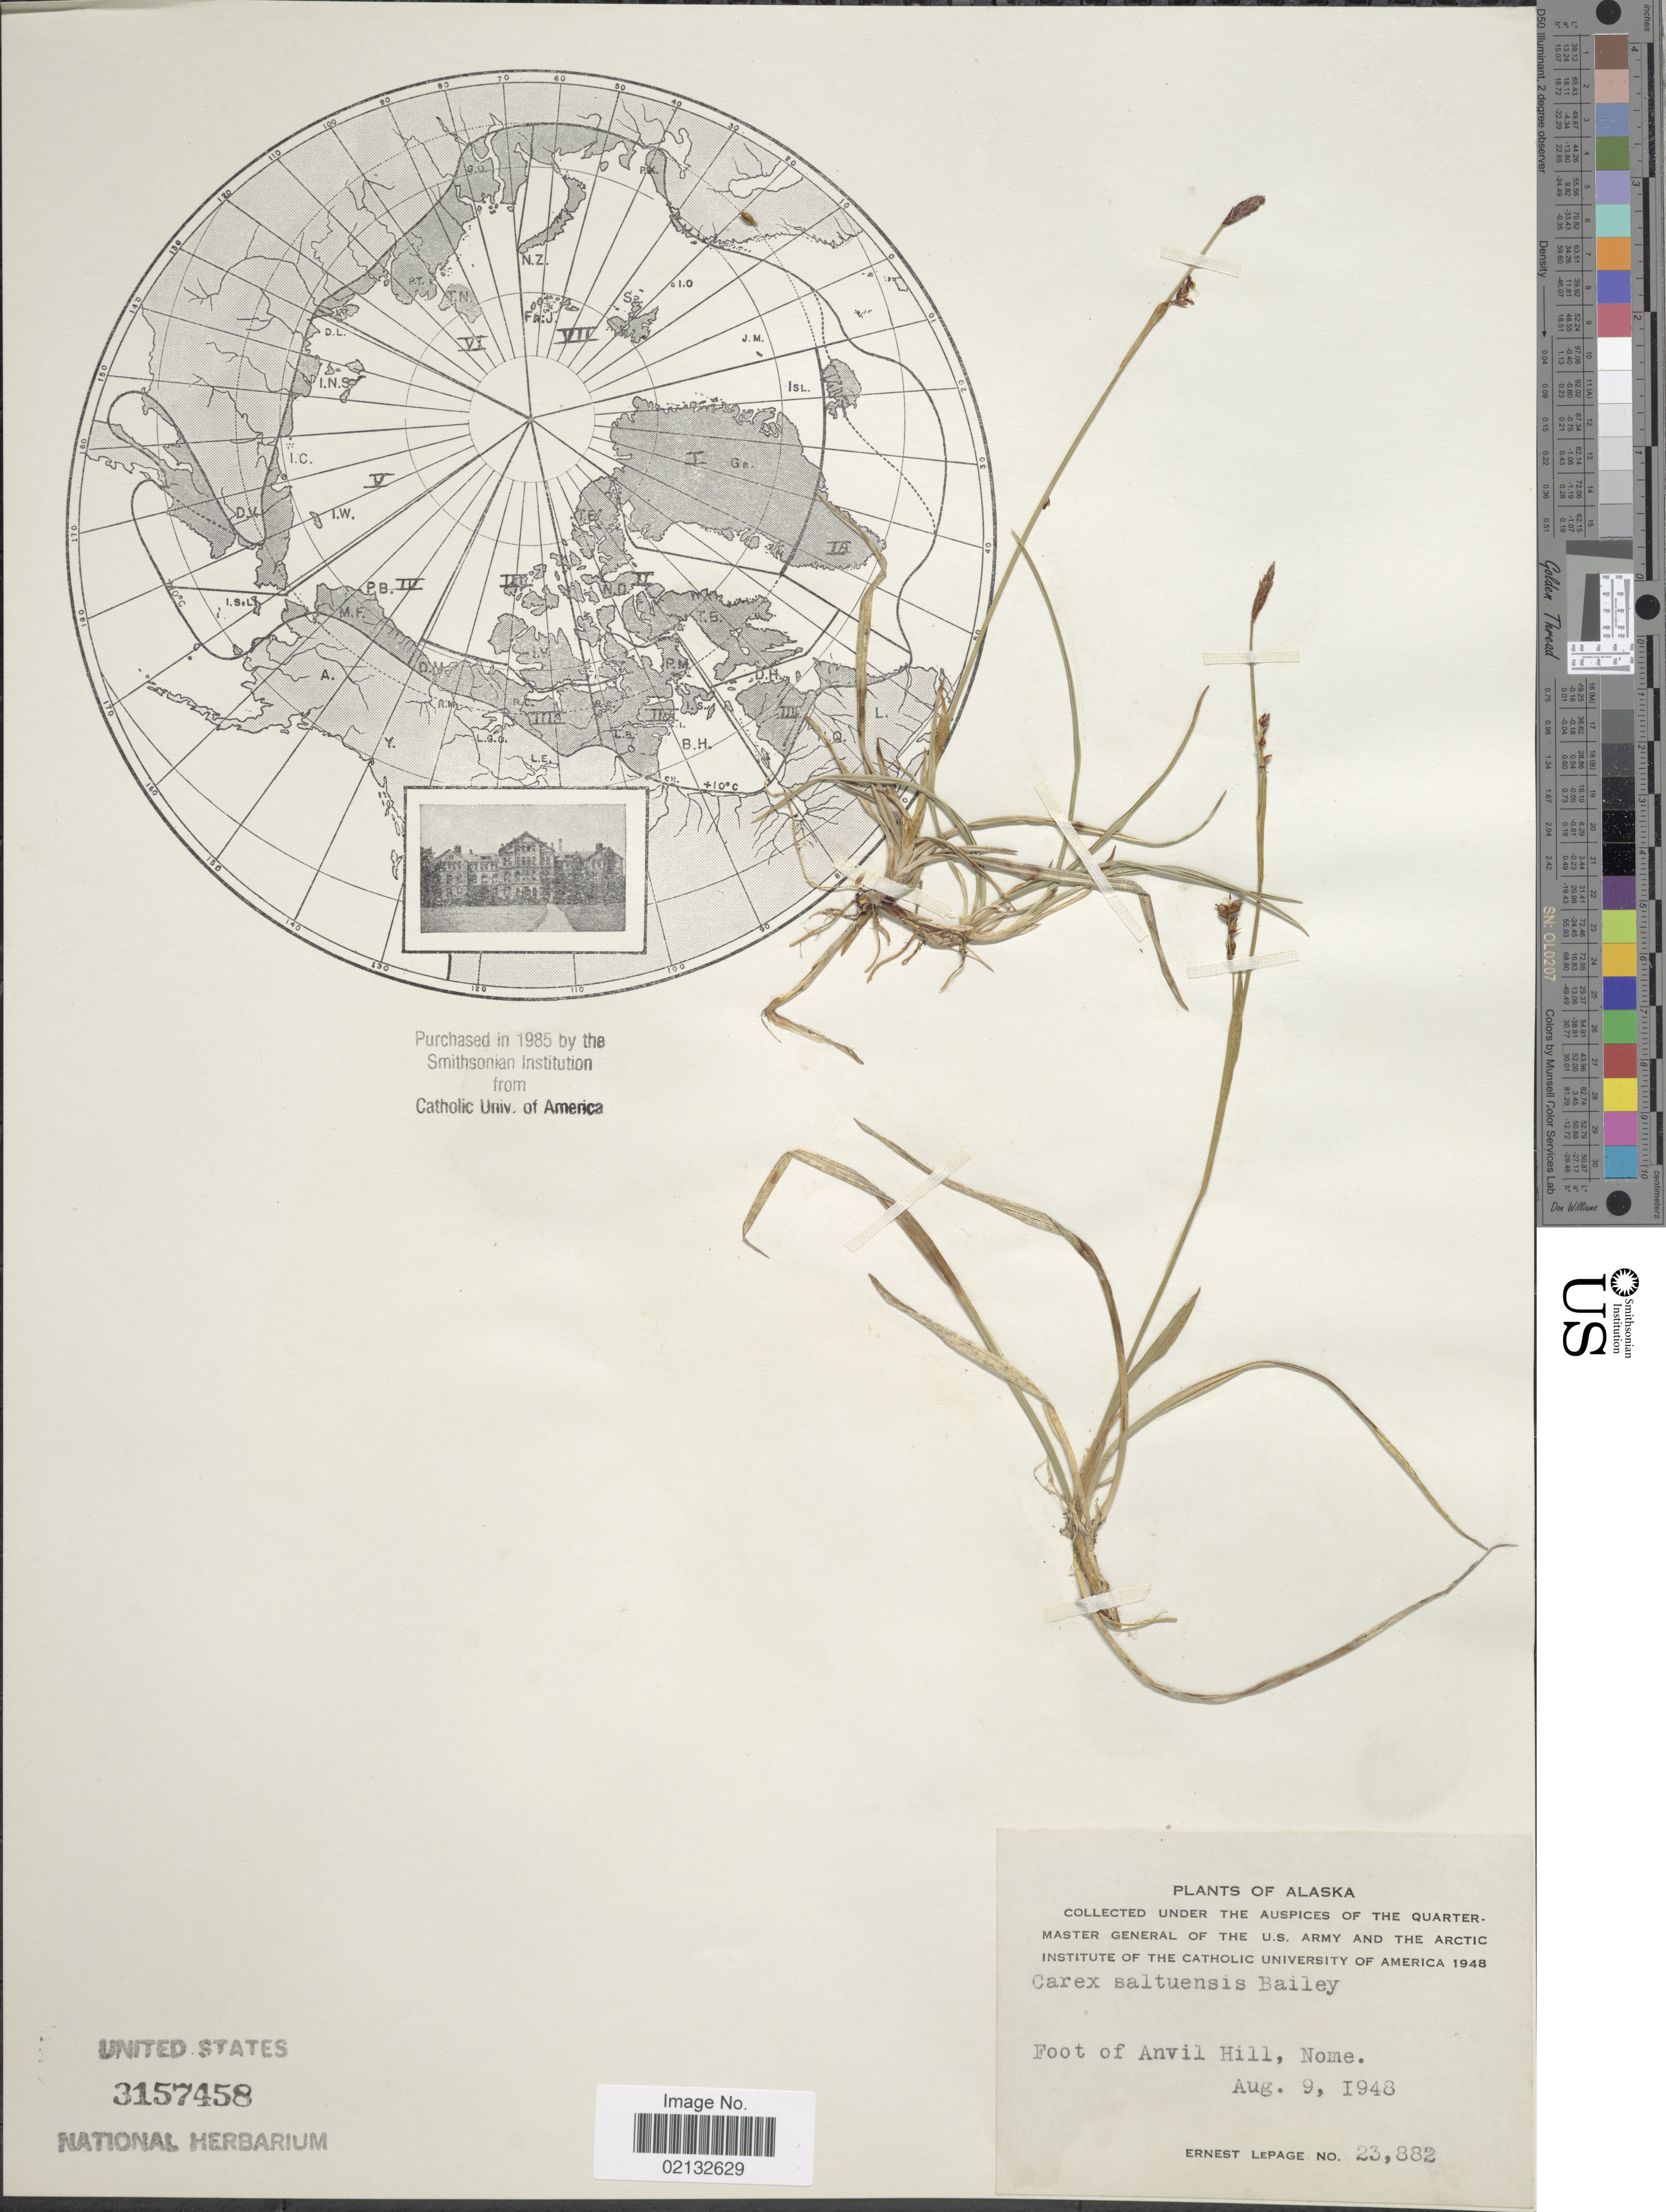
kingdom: Plantae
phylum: Tracheophyta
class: Liliopsida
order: Poales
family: Cyperaceae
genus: Carex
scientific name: Carex vaginata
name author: Tausch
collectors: E. Lepage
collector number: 23882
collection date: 1948-08-09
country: United States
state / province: Alaska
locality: Foot of Anvil Hill, Nome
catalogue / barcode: US 3157458